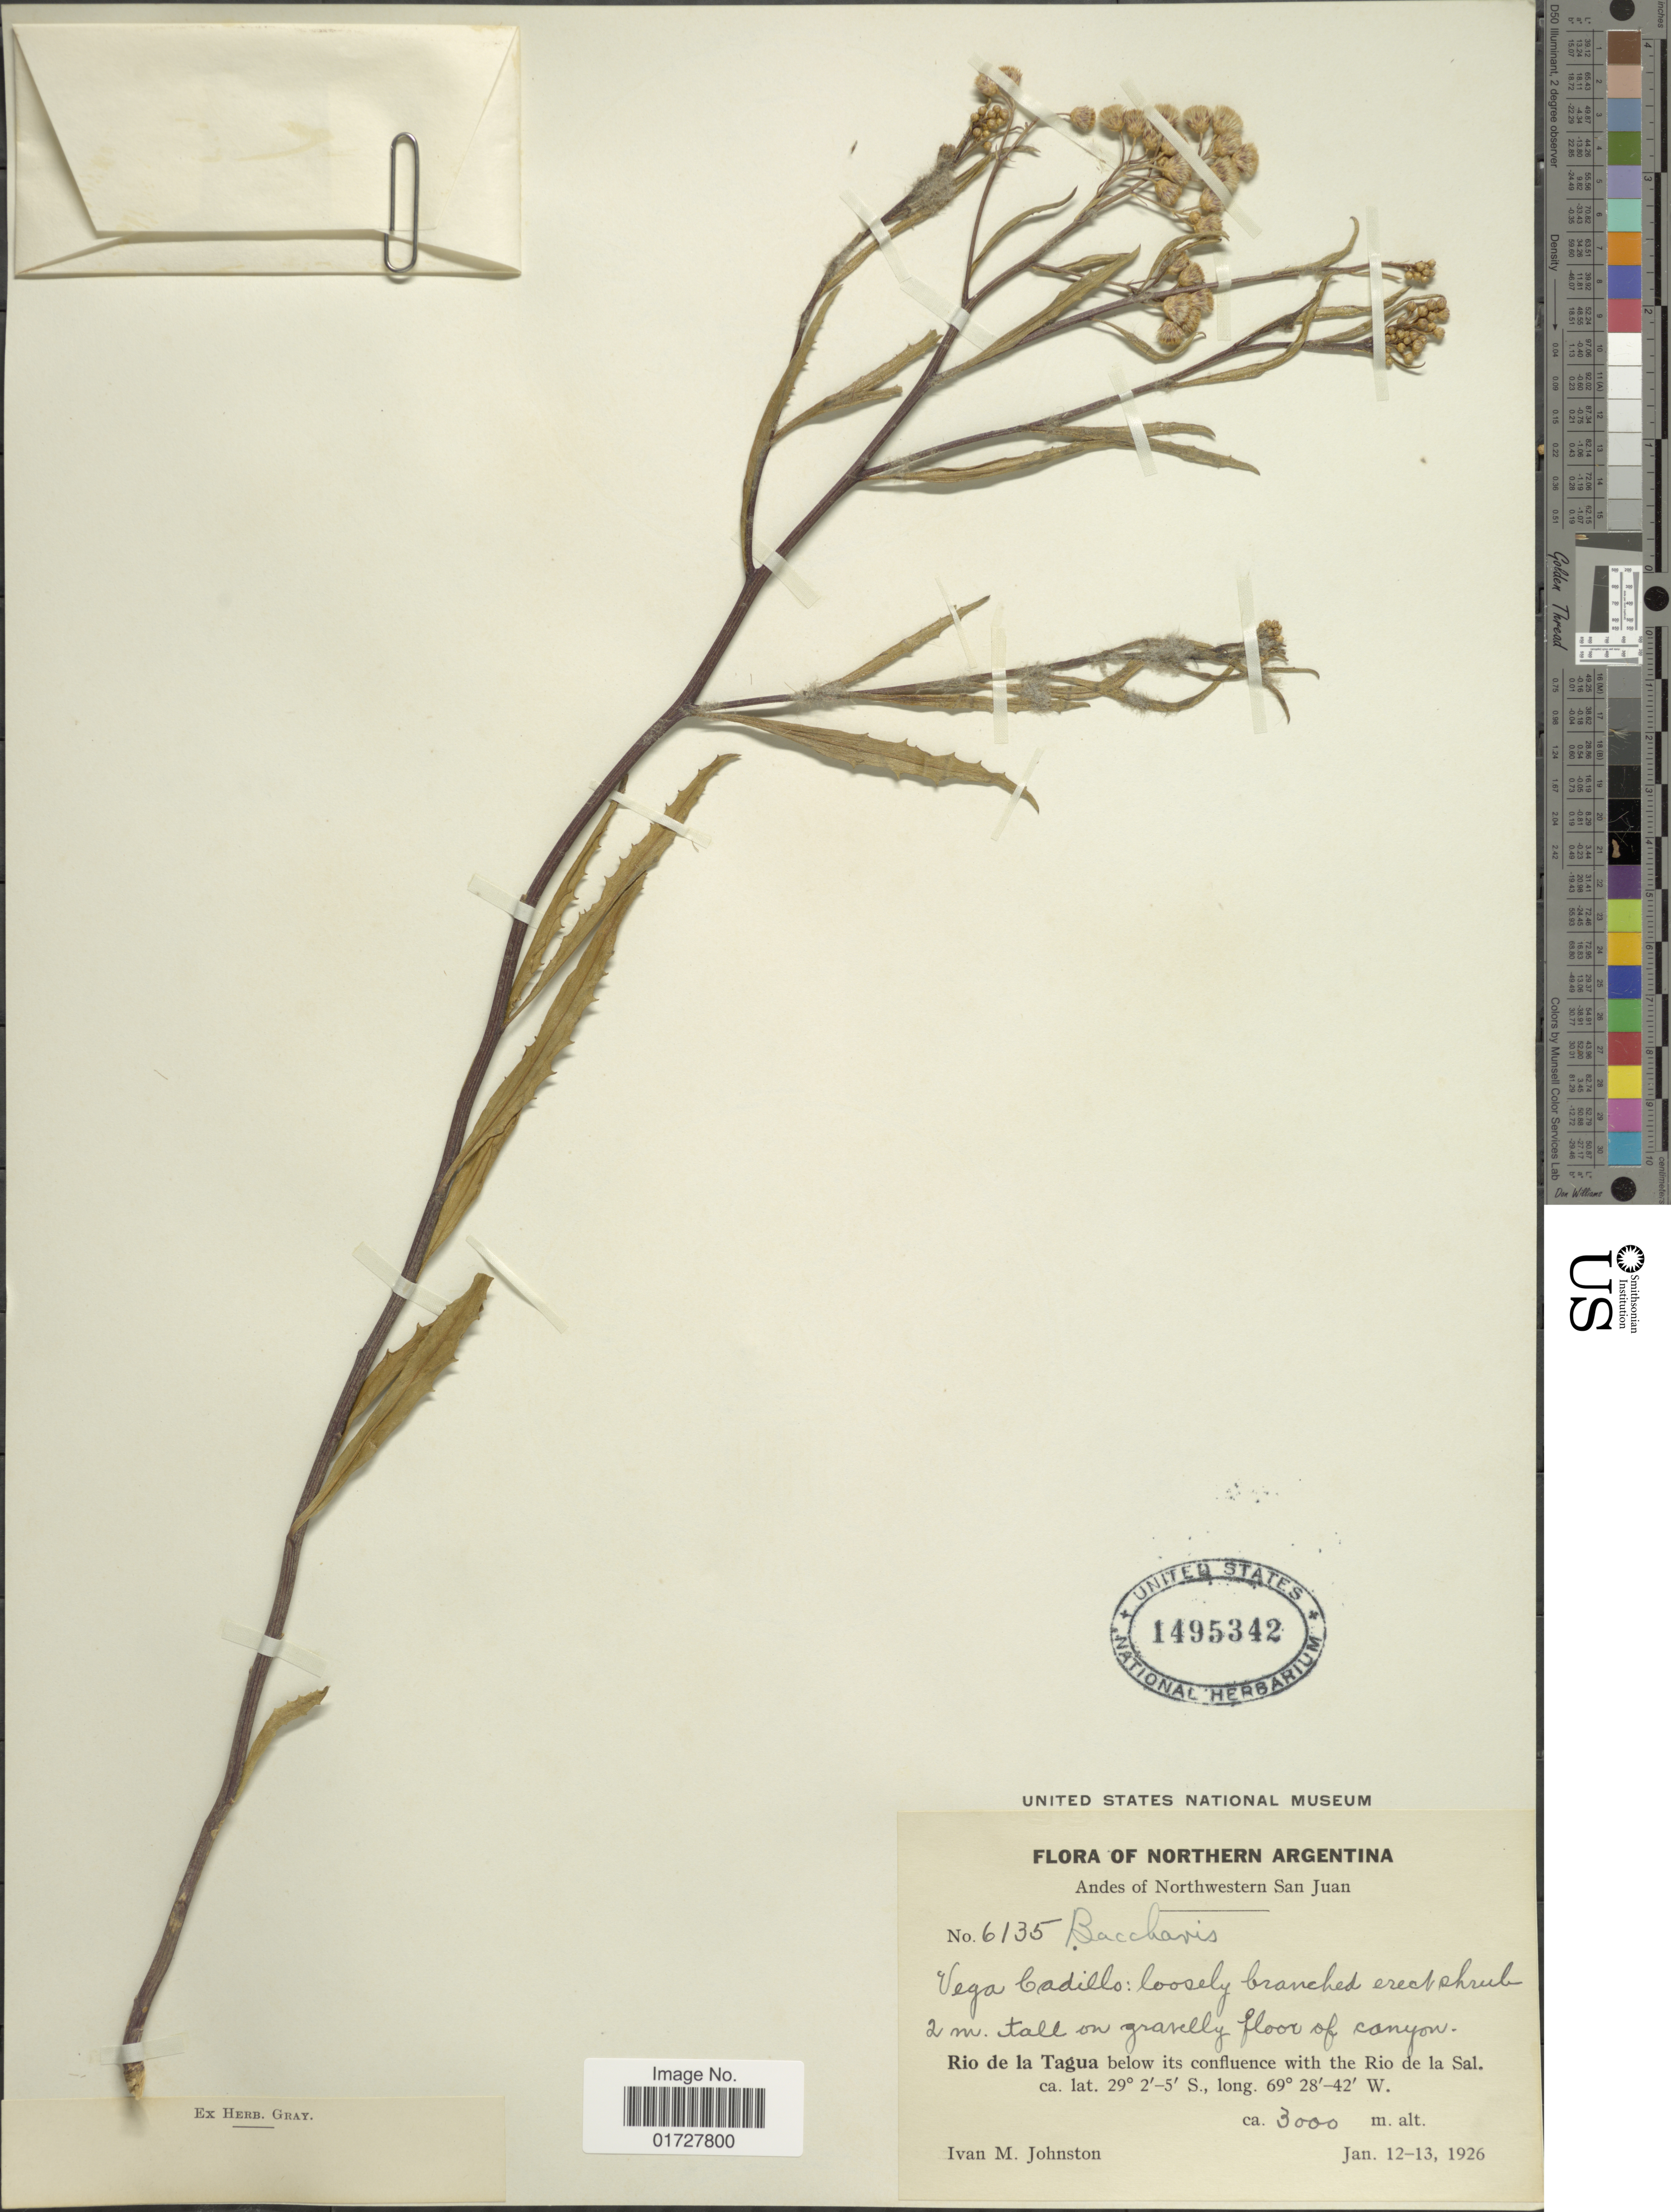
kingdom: Plantae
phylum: Tracheophyta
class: Magnoliopsida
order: Asterales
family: Asteraceae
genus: Baccharis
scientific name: Baccharis salicifolia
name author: (Ruiz & Pav.) Pers.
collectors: I.M. Johnston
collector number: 6135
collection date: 1926-01-12/1926-01-13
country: Argentina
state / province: San Juan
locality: Northern Argentina, Andes of Northwestern San Juan, Rio de la Tagua below its confluence with the Rio de la Sal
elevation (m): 3000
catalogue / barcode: US 1495342